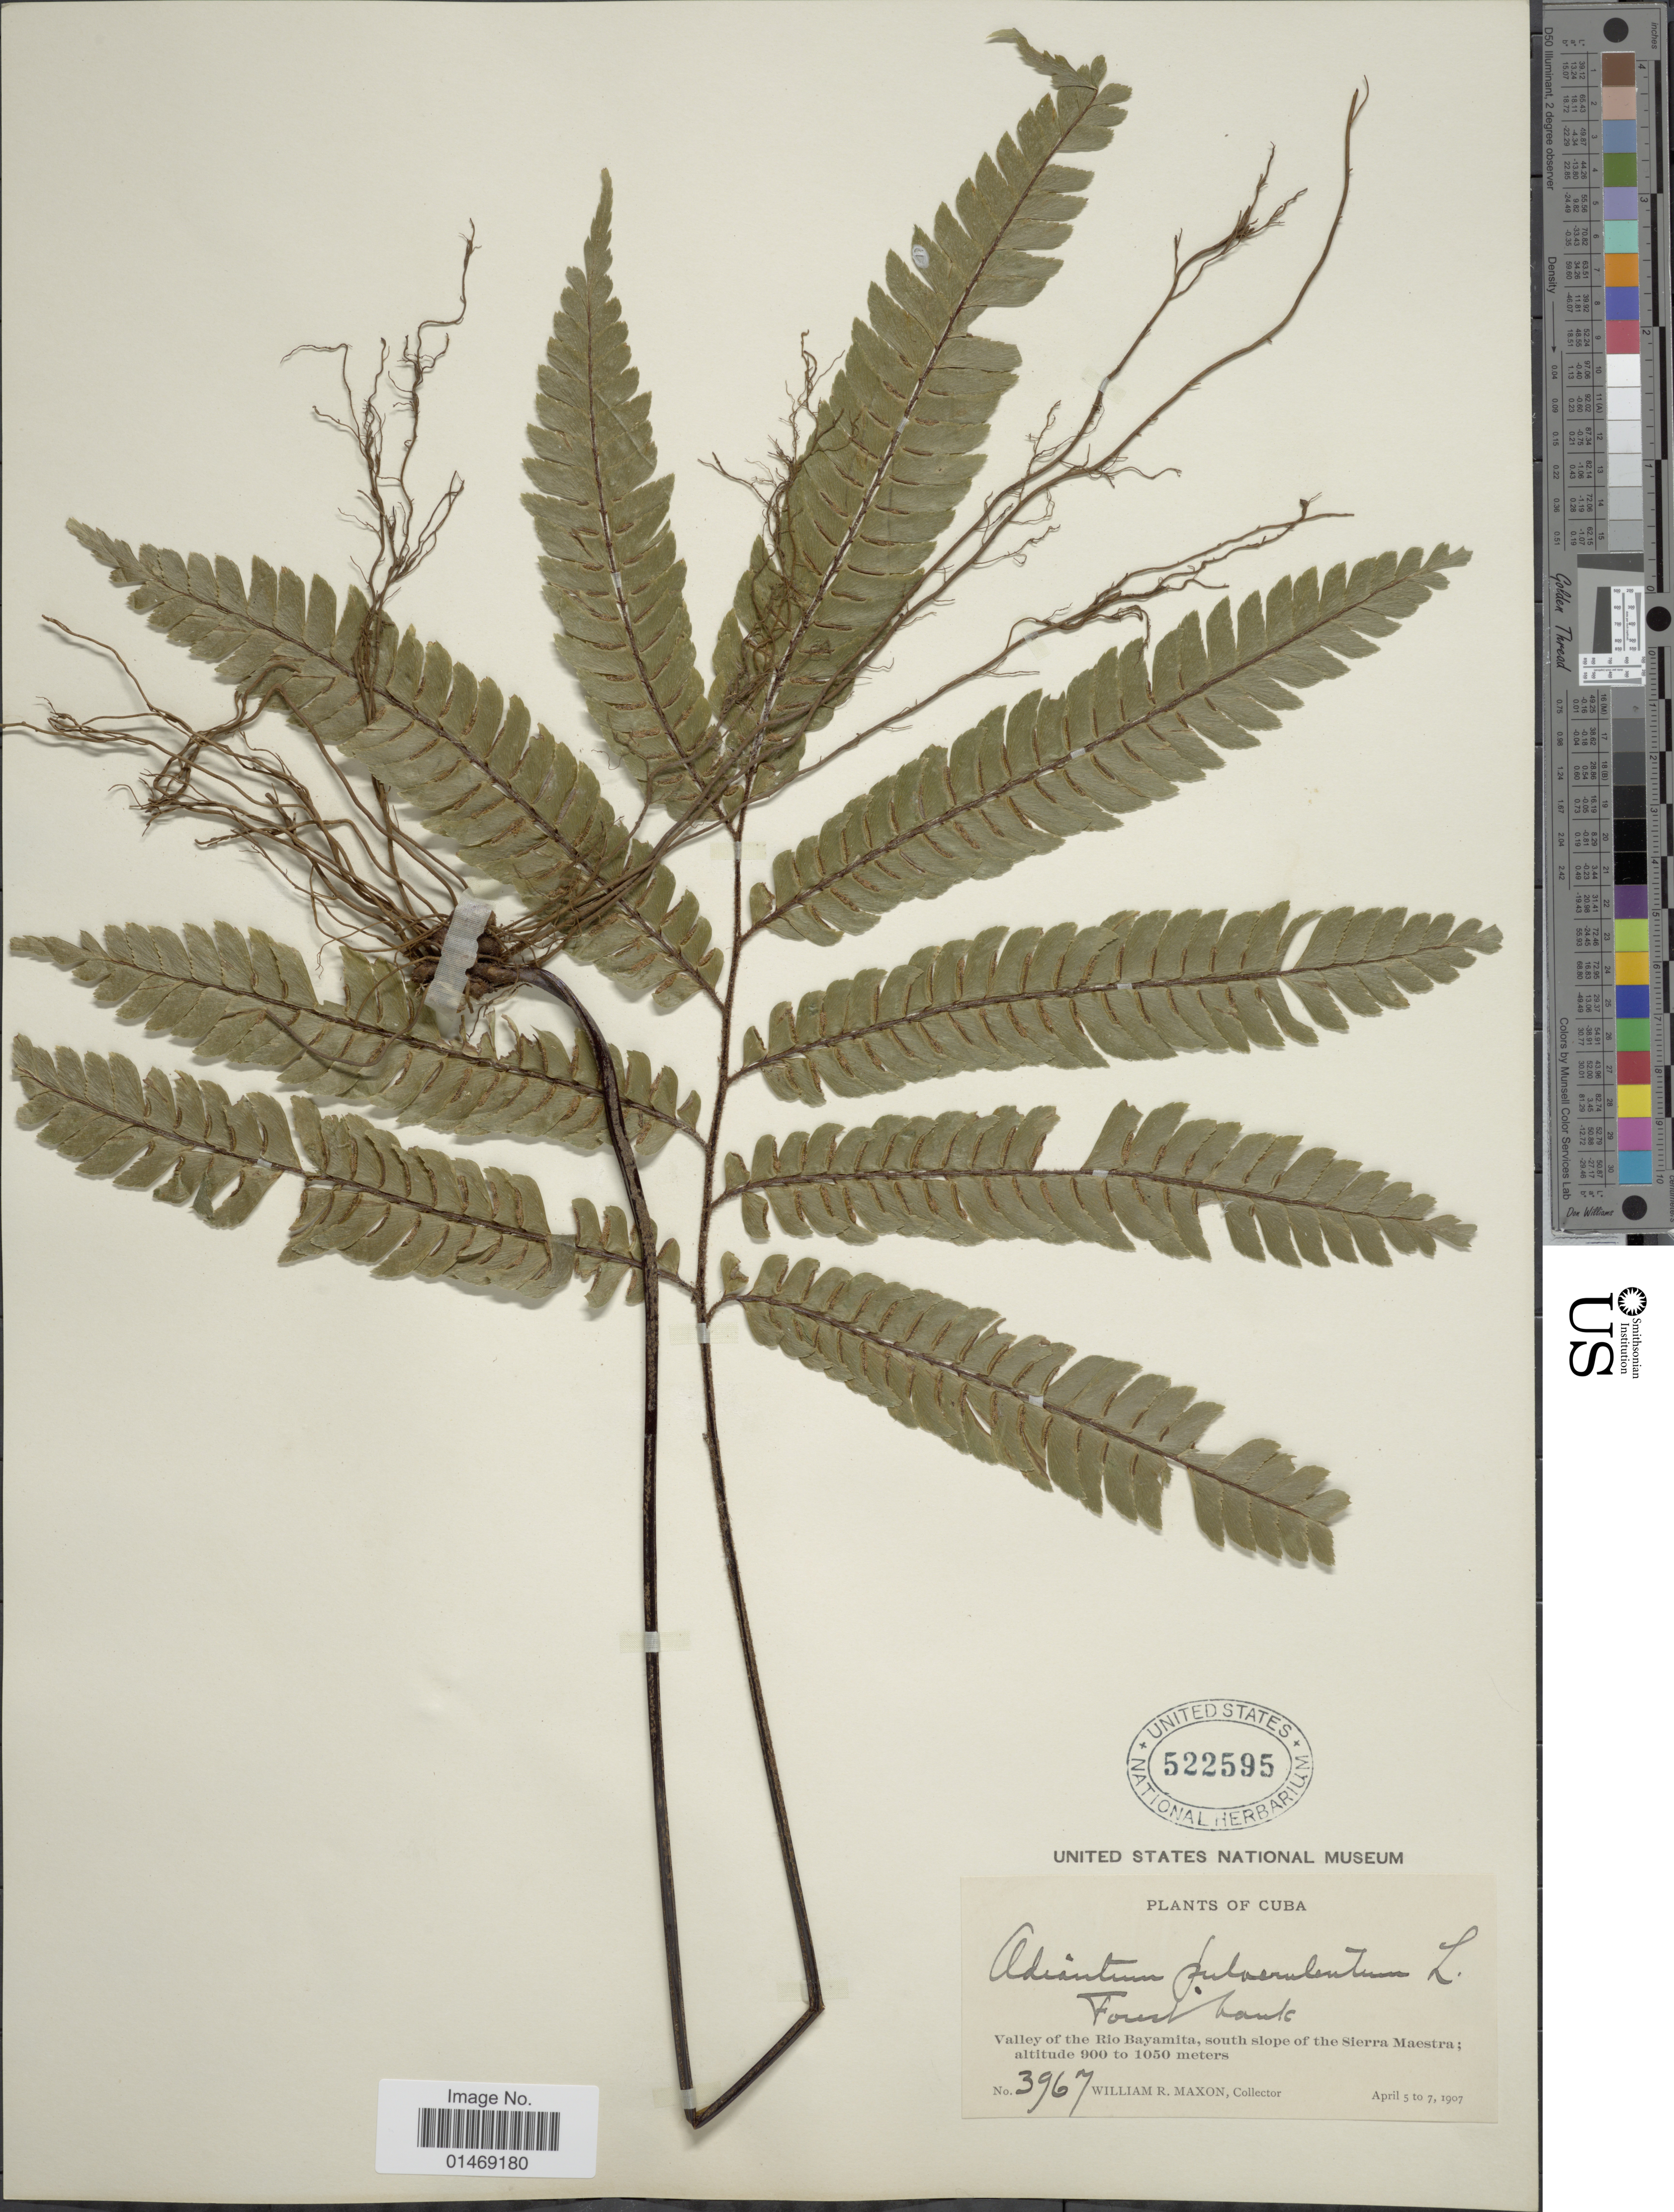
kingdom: Plantae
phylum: Tracheophyta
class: Polypodiopsida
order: Polypodiales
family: Pteridaceae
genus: Adiantum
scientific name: Adiantum pulverulentum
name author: L.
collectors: W. R. Maxon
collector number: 3967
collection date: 1907-04-05/1907-04-07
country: Cuba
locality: Valley of the Rio Bayamita, south slope of the Sierra Maestra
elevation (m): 900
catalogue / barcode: US 522595